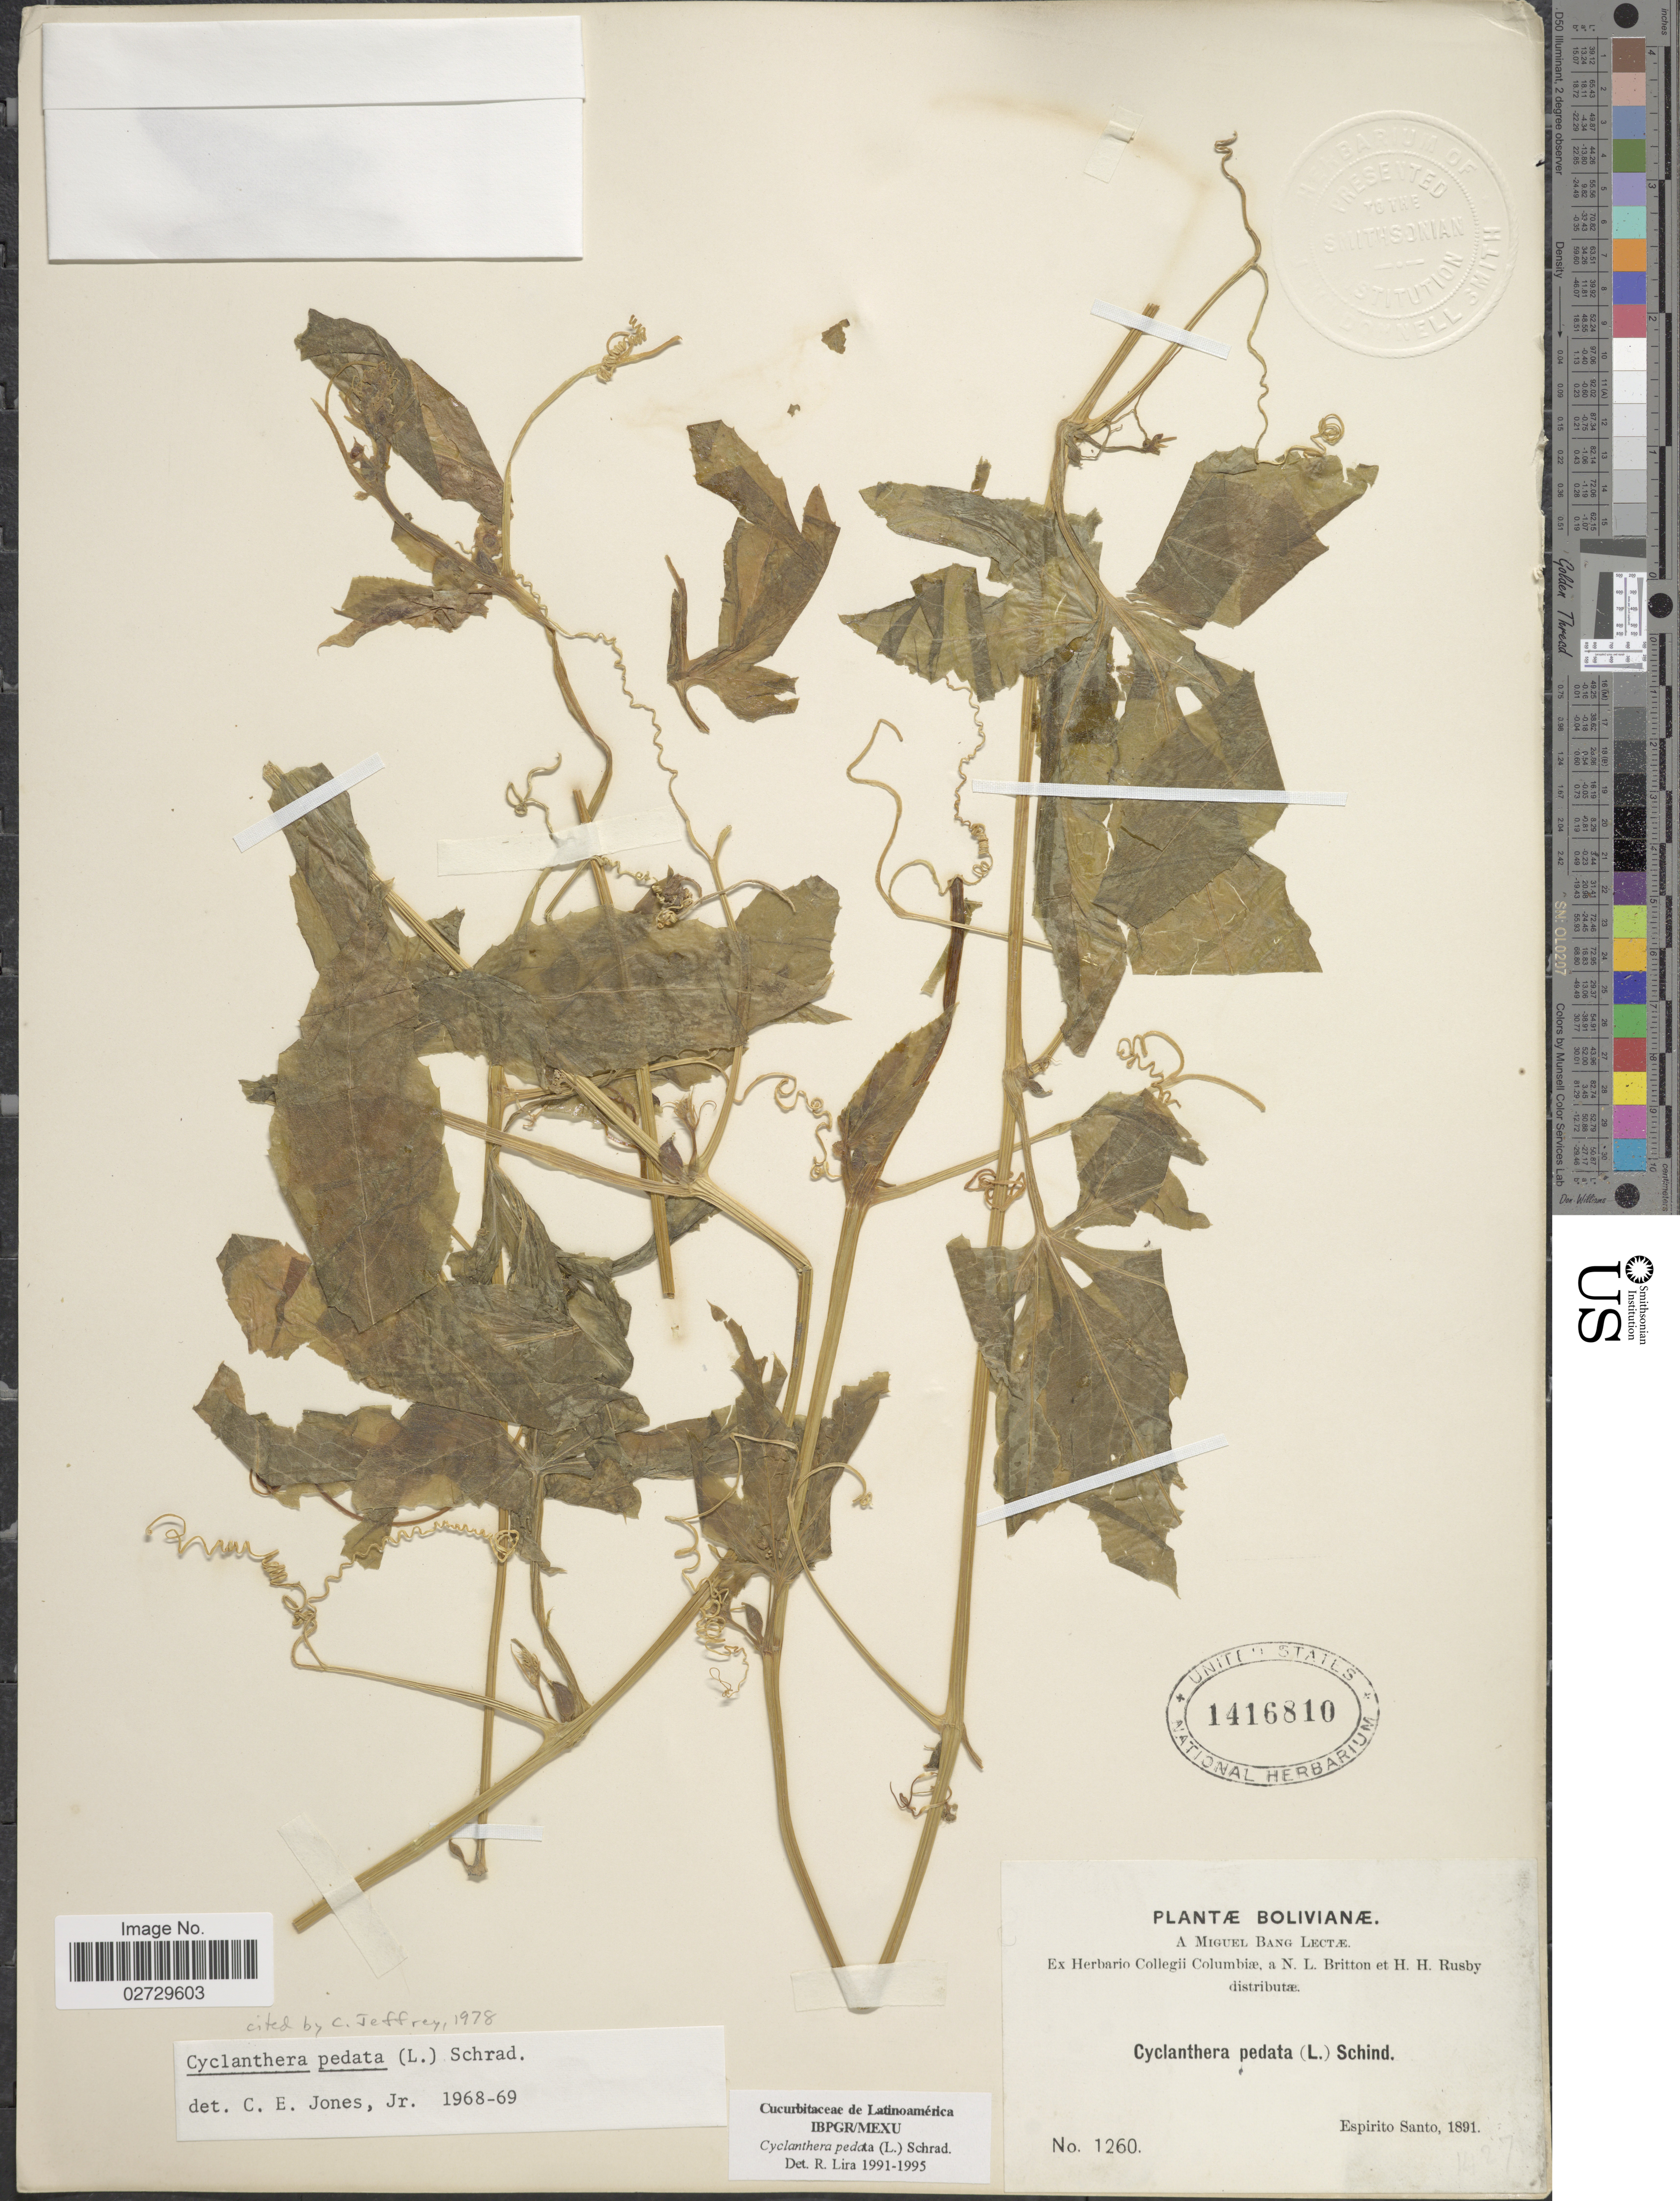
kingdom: Plantae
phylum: Tracheophyta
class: Magnoliopsida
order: Cucurbitales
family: Cucurbitaceae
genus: Cyclanthera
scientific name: Cyclanthera pedata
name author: (L.) Schrad.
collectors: M. Bang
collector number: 1260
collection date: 1891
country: Bolivia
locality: Espirito Santo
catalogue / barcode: US 1416810